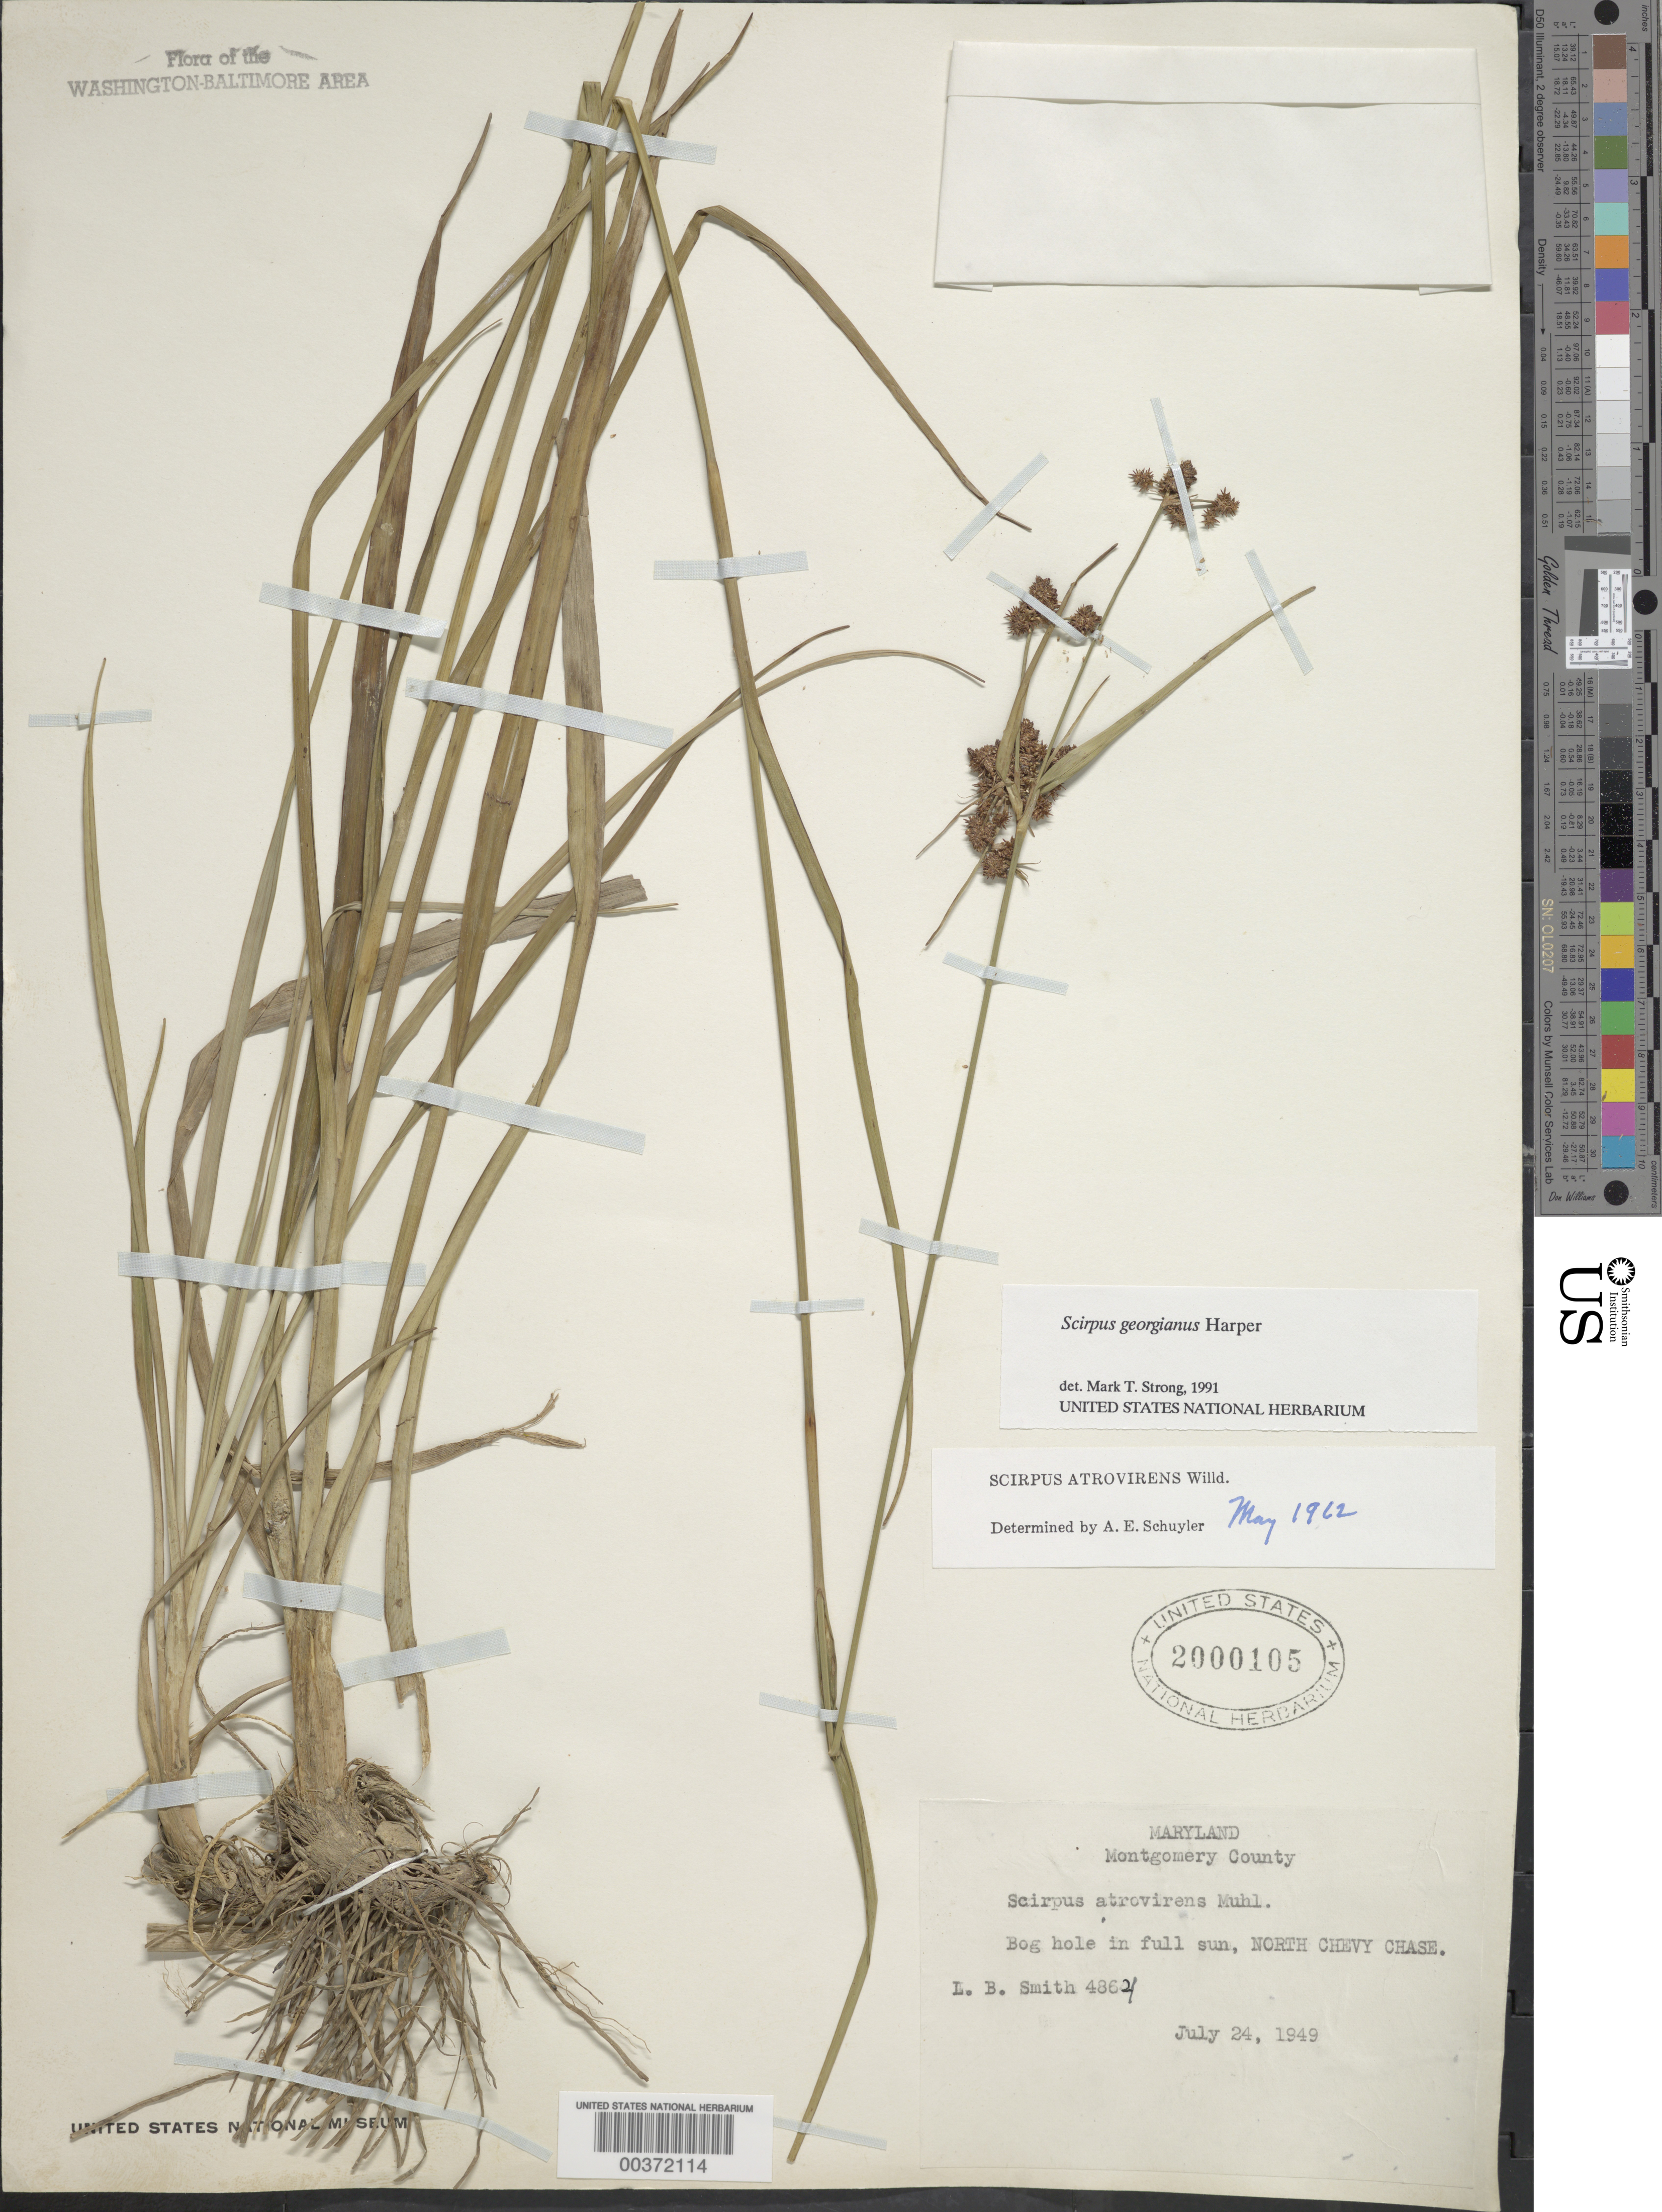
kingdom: Plantae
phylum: Tracheophyta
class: Liliopsida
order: Poales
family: Cyperaceae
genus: Scirpus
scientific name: Scirpus atrovirens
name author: Willd.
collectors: L. Smith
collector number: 4864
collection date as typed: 24 Jul 1949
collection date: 1949-07-24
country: United States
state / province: Maryland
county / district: Montgomery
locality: North Chevy Chase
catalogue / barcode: US 2000105